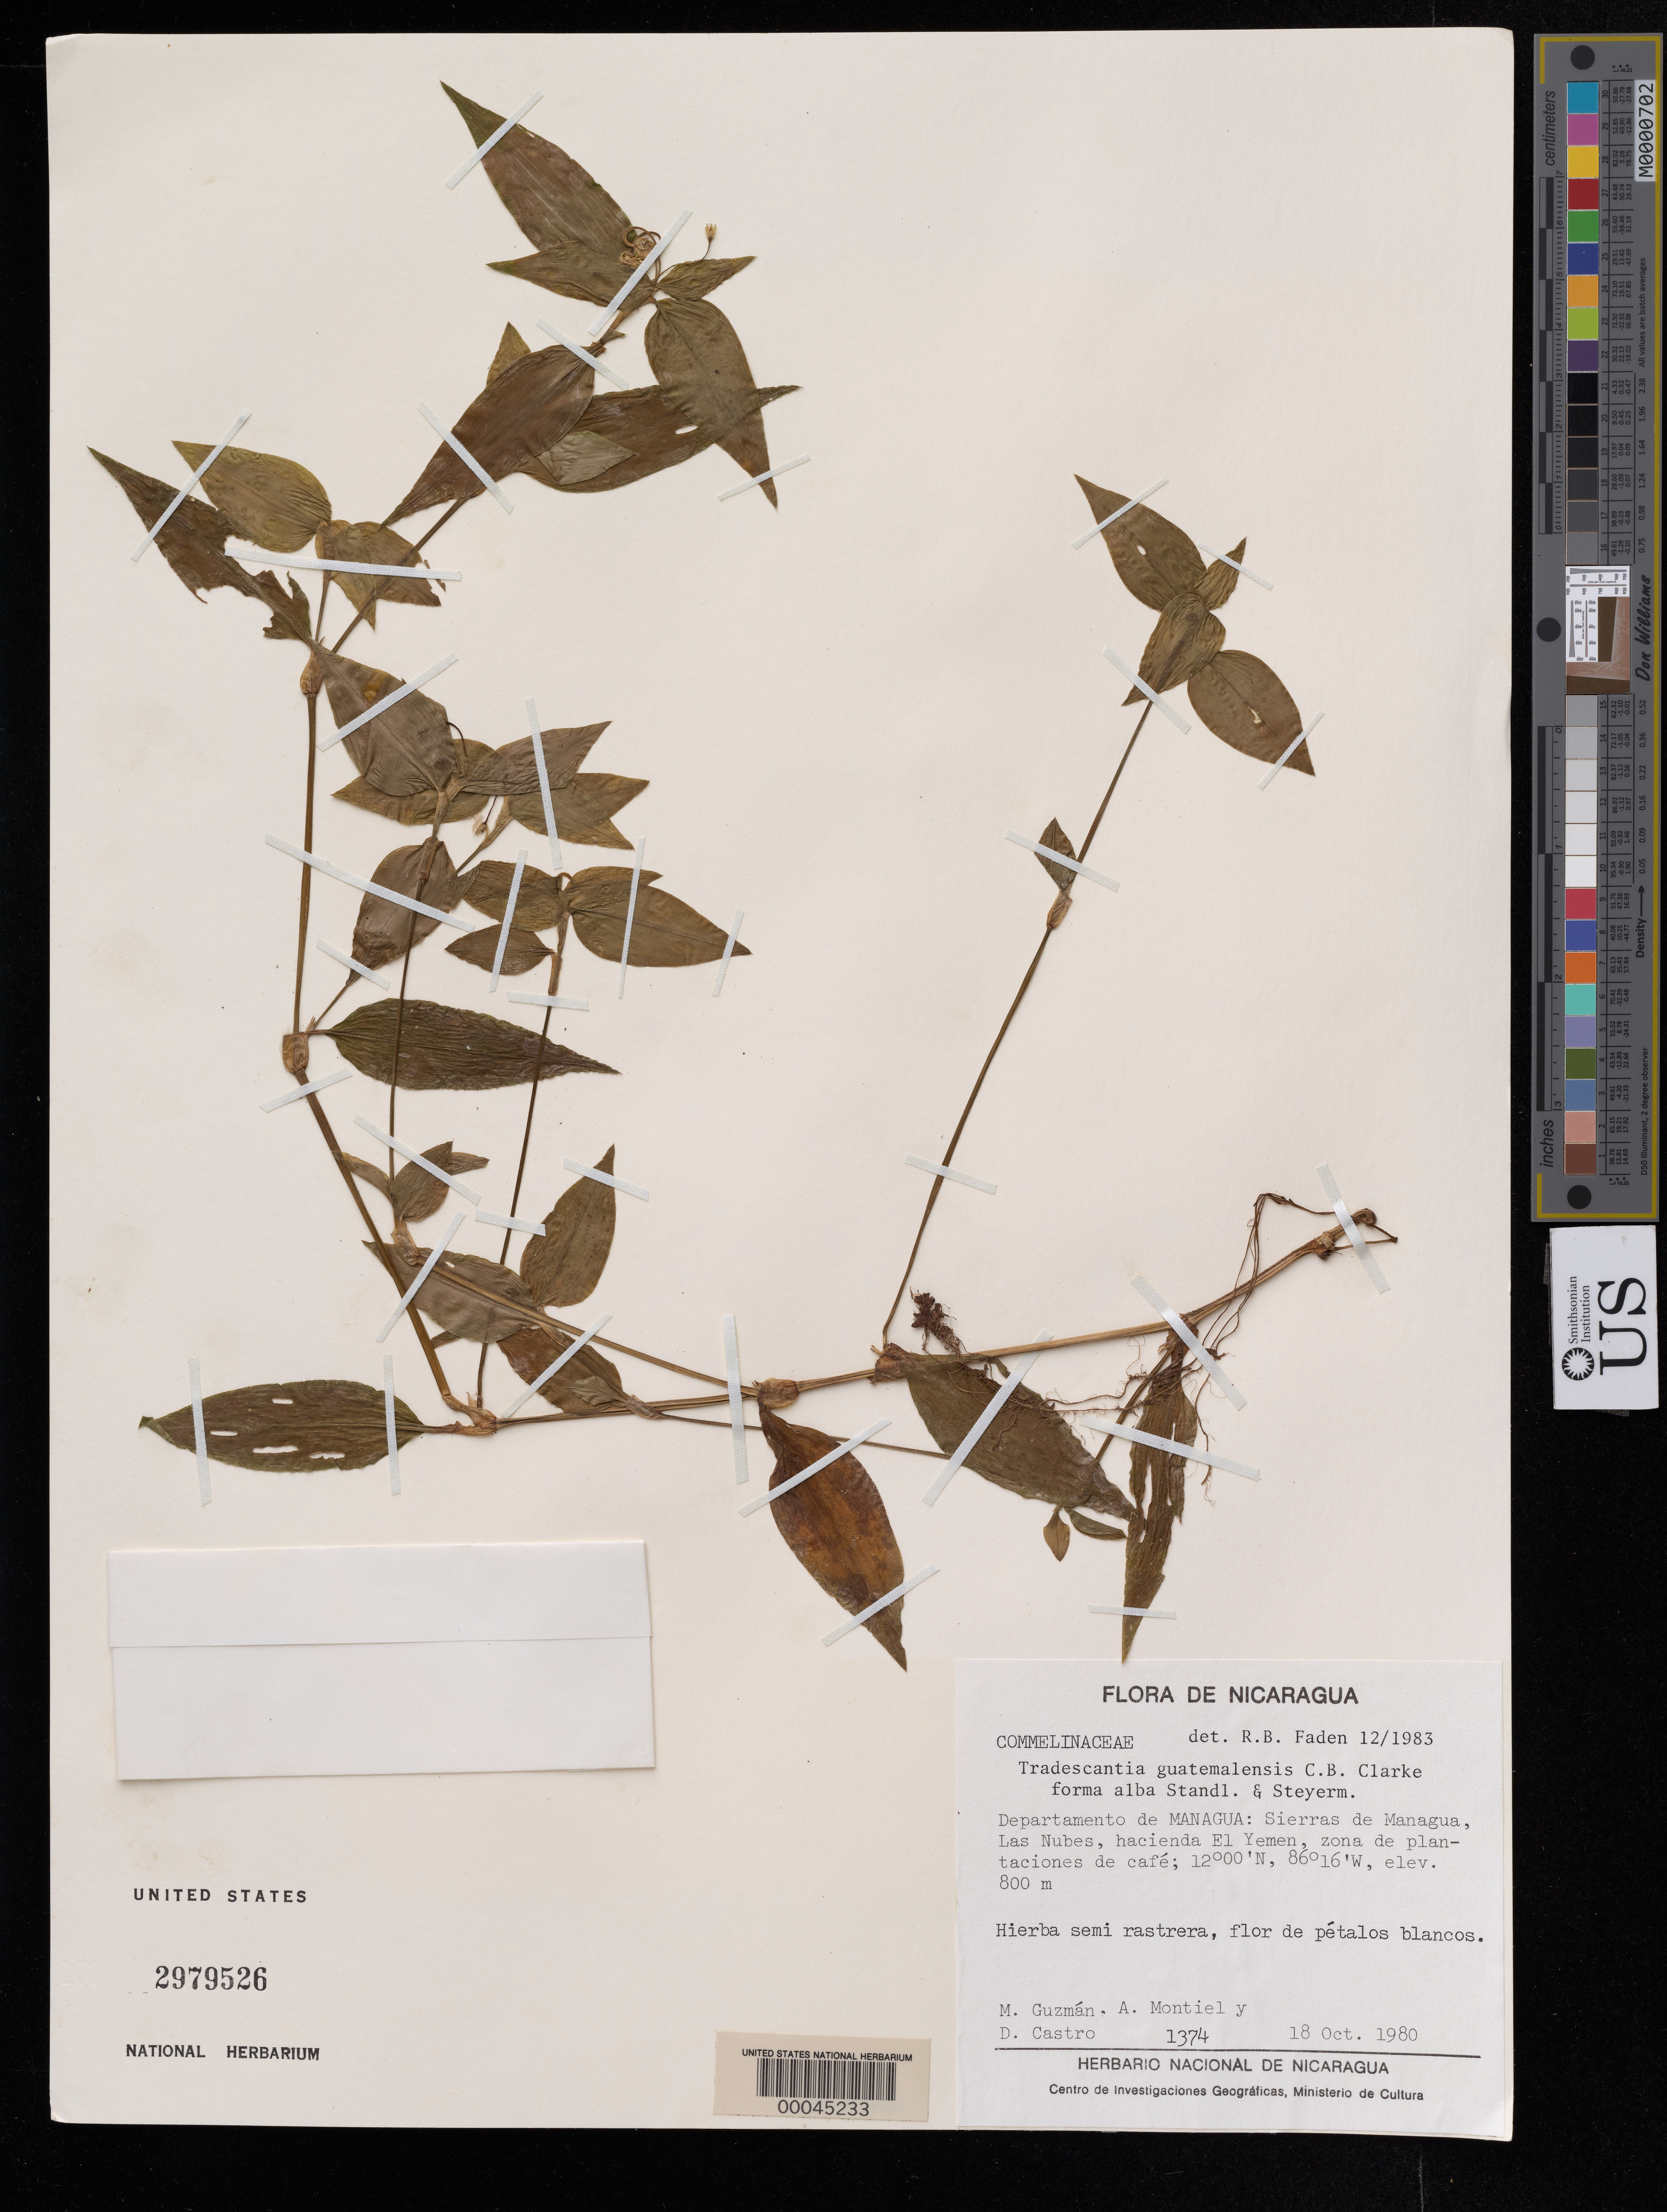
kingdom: Plantae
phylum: Tracheophyta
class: Liliopsida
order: Commelinales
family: Commelinaceae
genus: Tradescantia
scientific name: Tradescantia guatemalensis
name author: C.B. Clarke ex Donn. Sm.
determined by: Faden, Robert B., (US), Smithsonian Institution - National Museum of Natural History (UNITED STATES)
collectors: M. Guzman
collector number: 1374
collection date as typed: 18 Oct 1980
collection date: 1980-10-18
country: Nicaragua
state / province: Managua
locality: Sierras de managua, las nubes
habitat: Coffee plantation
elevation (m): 800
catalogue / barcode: US 2979526